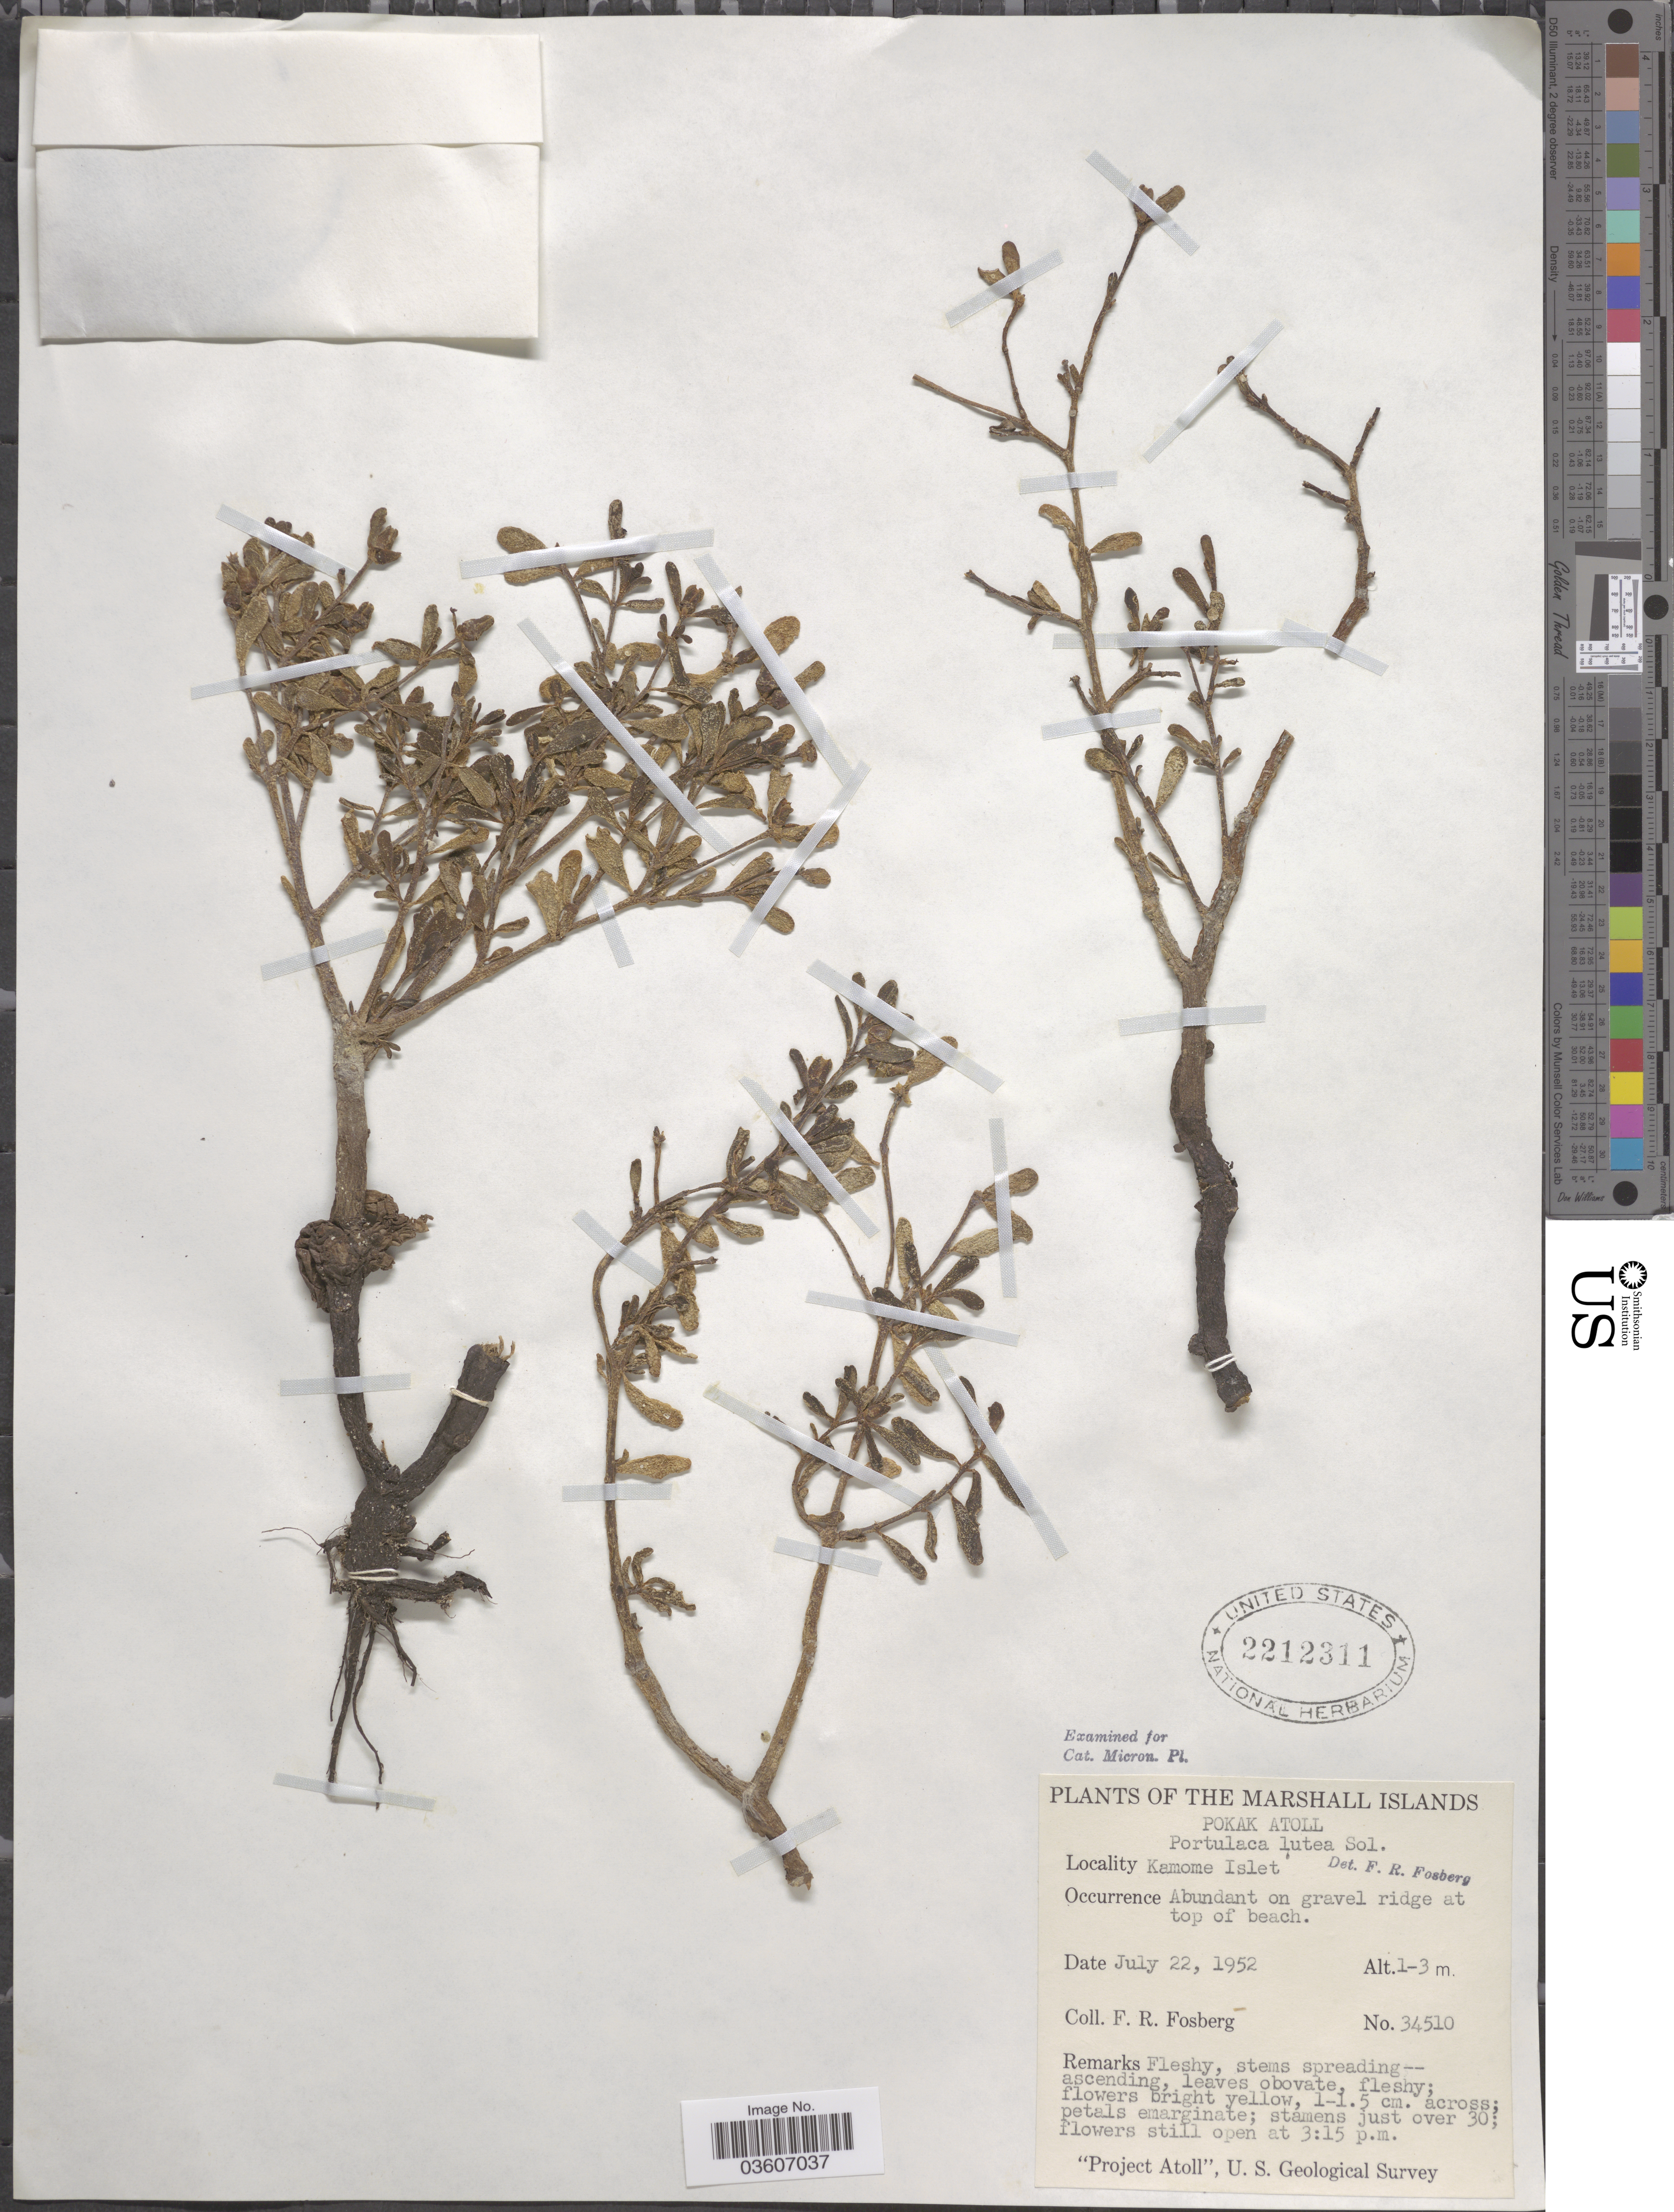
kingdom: Plantae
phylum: Tracheophyta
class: Magnoliopsida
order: Caryophyllales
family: Portulacaceae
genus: Portulaca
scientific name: Portulaca lutea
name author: Sol. ex G. Forst.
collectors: F. R. Fosberg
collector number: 34510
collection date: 1952-07-22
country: Marshall Islands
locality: Pokak Atoll. Kamome Islet. At top of beach.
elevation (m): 1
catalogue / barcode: US 2212311